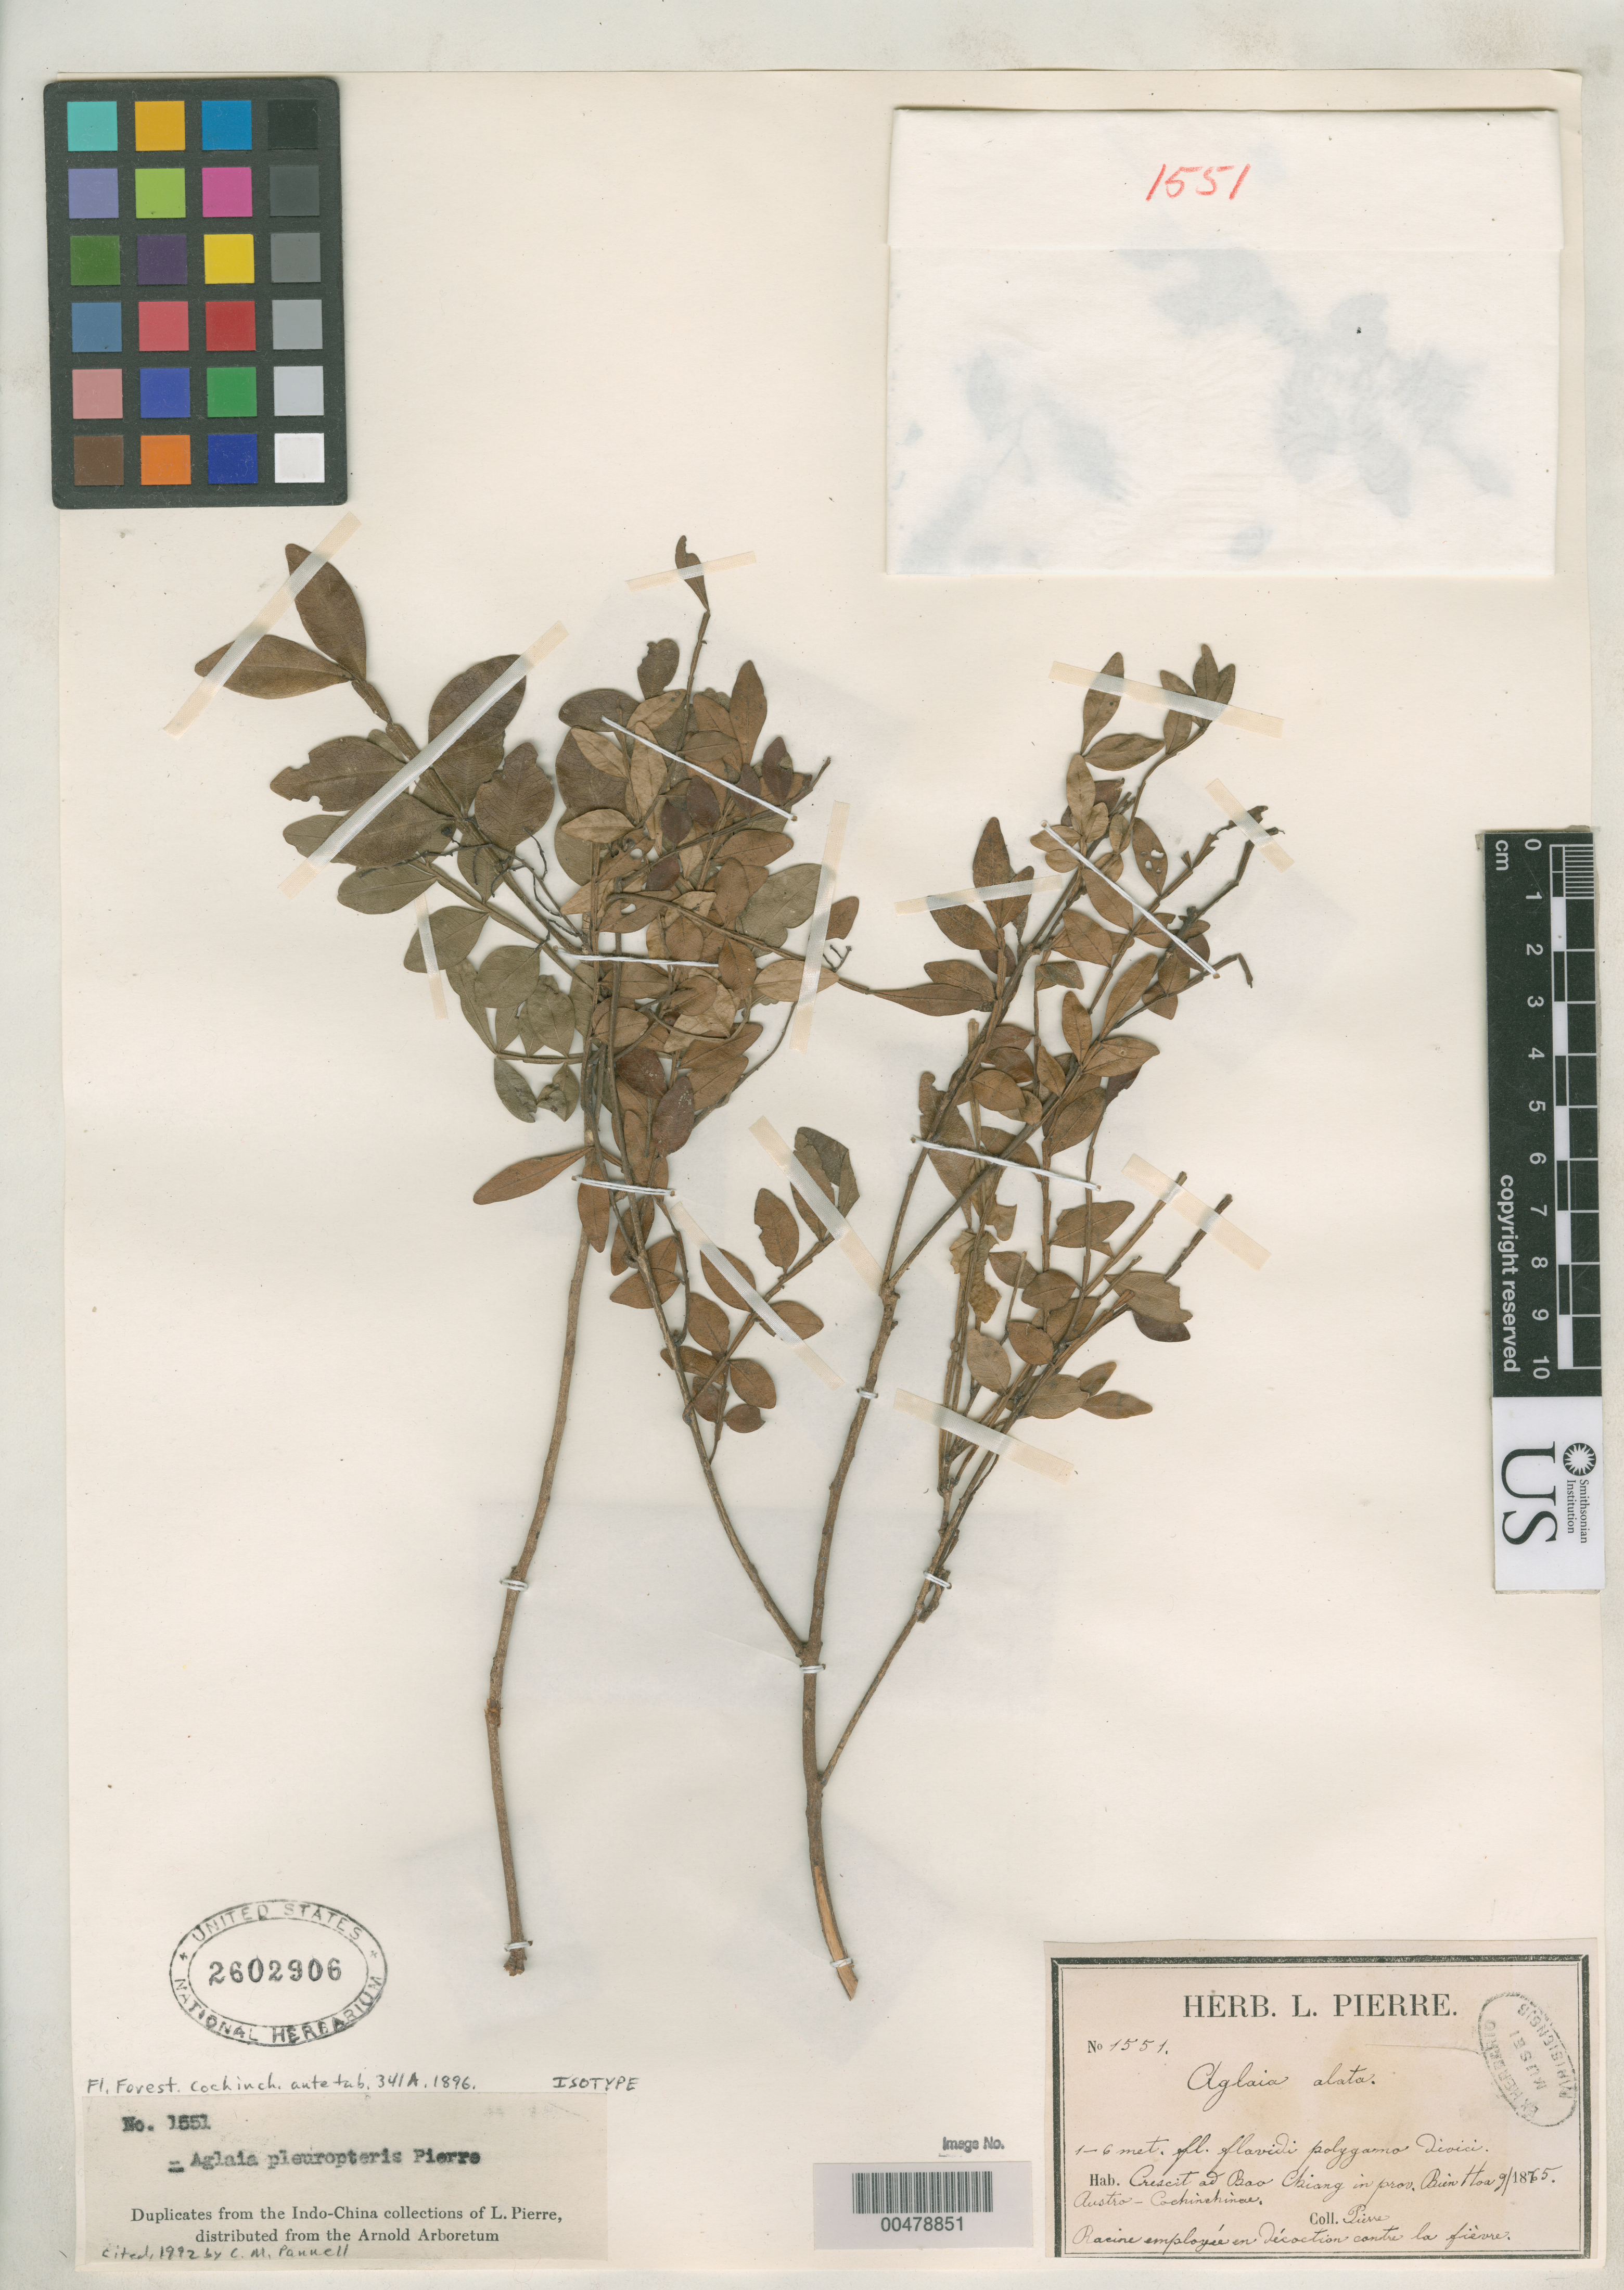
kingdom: Plantae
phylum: Tracheophyta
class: Magnoliopsida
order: Sapindales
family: Meliaceae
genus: Aglaia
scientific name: Aglaia pleuropteris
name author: Pierre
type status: Isotype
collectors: J. Pierre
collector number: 1551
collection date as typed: Sep 1865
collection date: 1865-09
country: Vietnam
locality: Crescit ad Bao Chiang in Prov. Bien Hoa.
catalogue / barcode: US 2602906